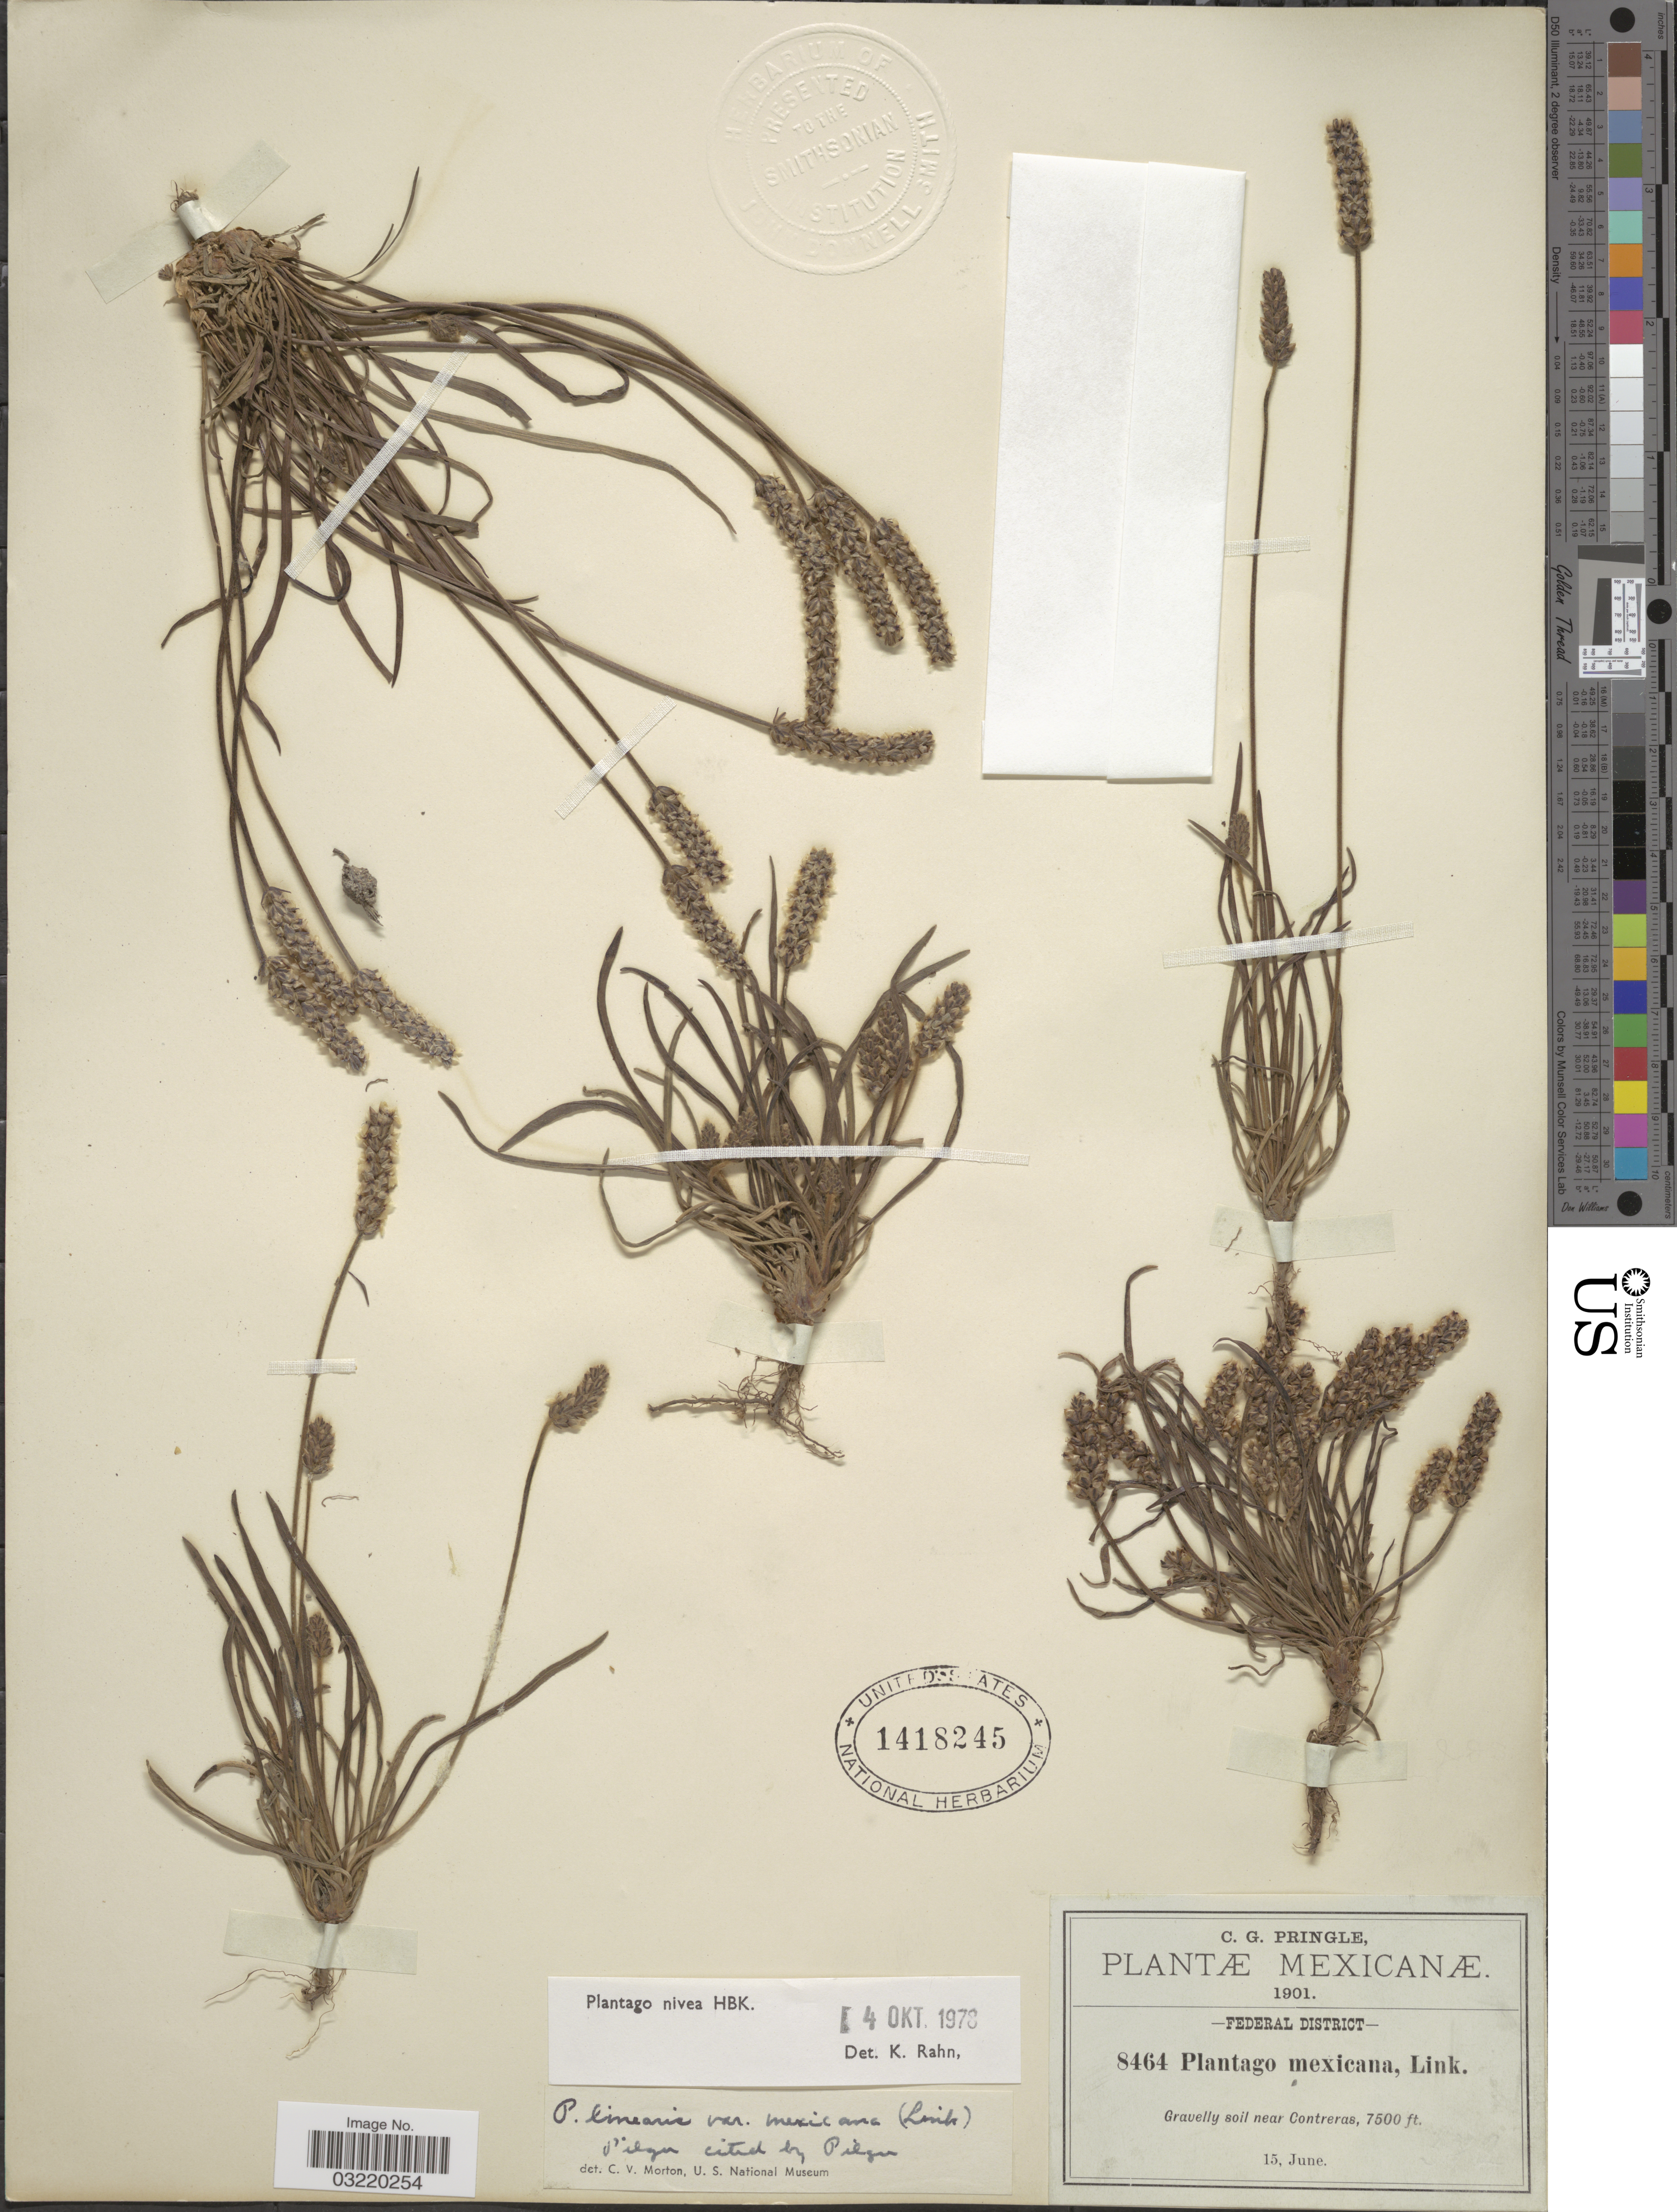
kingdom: Plantae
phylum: Tracheophyta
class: Magnoliopsida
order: Lamiales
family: Plantaginaceae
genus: Plantago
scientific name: Plantago nivea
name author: Kunth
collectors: C. G. Pringle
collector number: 8464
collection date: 1901-06-15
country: Mexico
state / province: Distrito Federal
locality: Federal District. Near Contreras.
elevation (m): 2286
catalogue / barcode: US 1418245